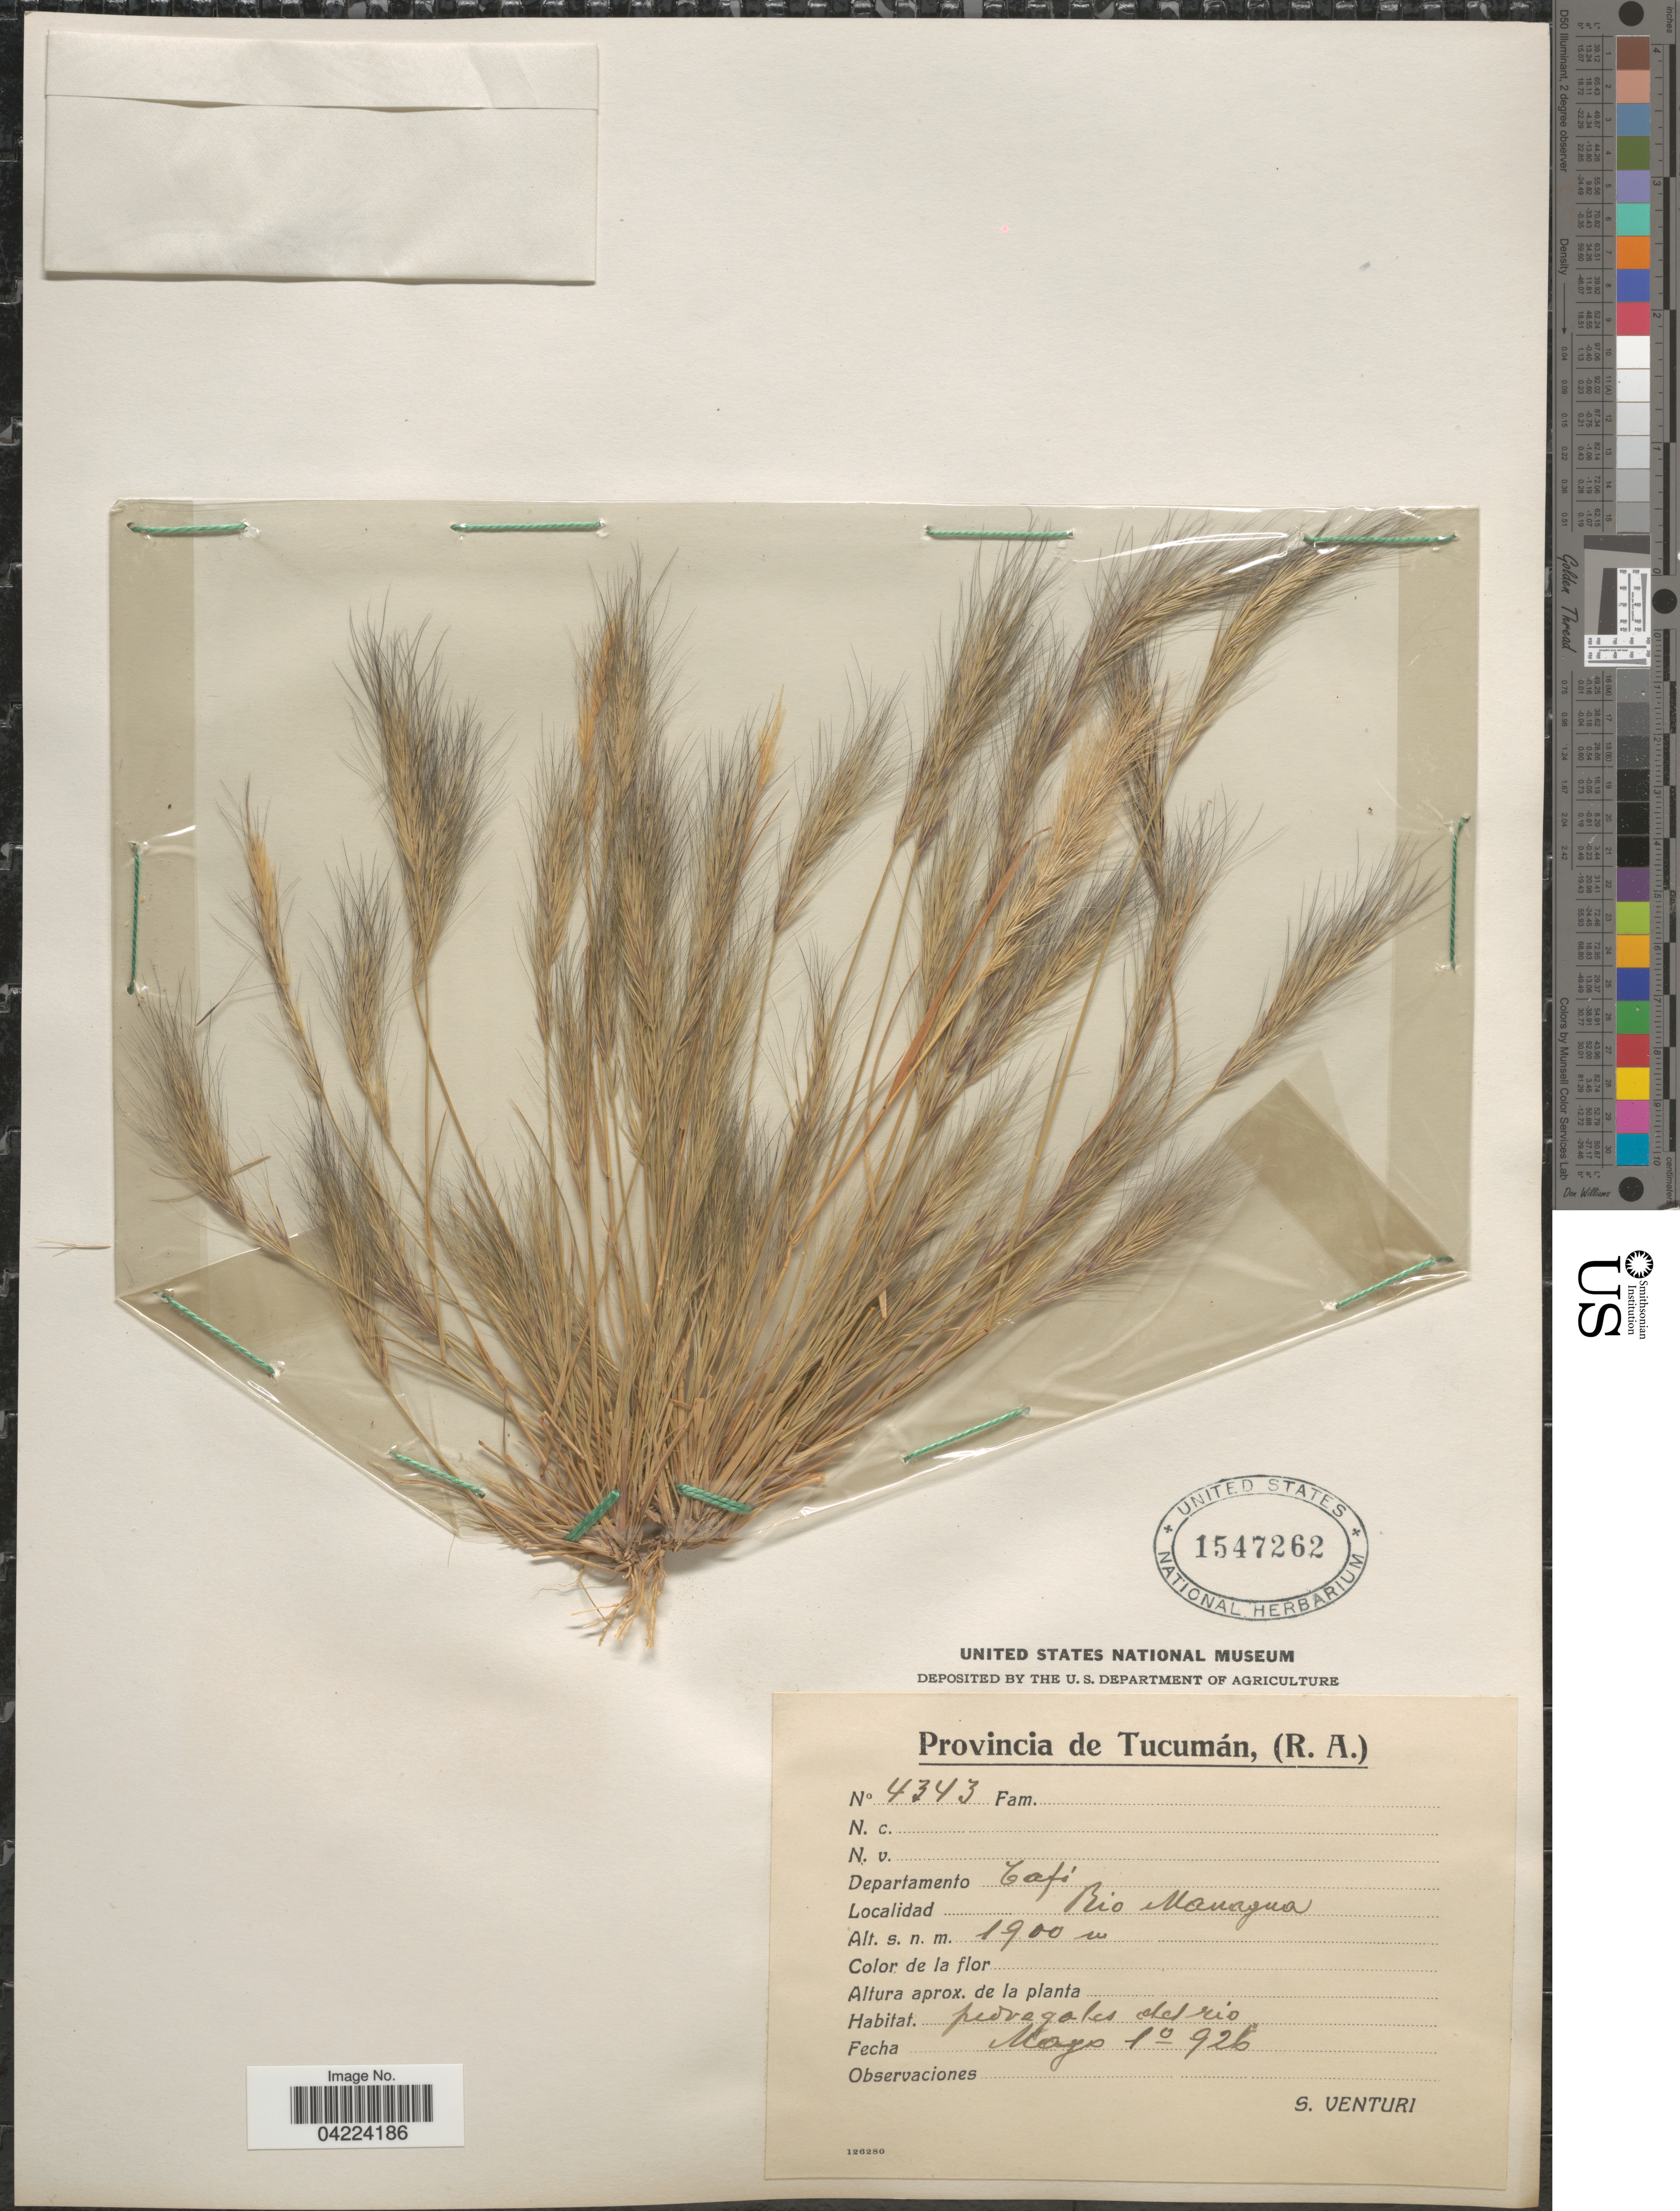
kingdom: Plantae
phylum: Tracheophyta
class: Liliopsida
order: Poales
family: Poaceae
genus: Aristida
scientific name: Aristida adscensionis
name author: L.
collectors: S. Venturi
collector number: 4343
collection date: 1926-05-01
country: Argentina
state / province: Tucuman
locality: Departamento Tafí. Rio Managua.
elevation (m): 1900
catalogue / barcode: US 1547262